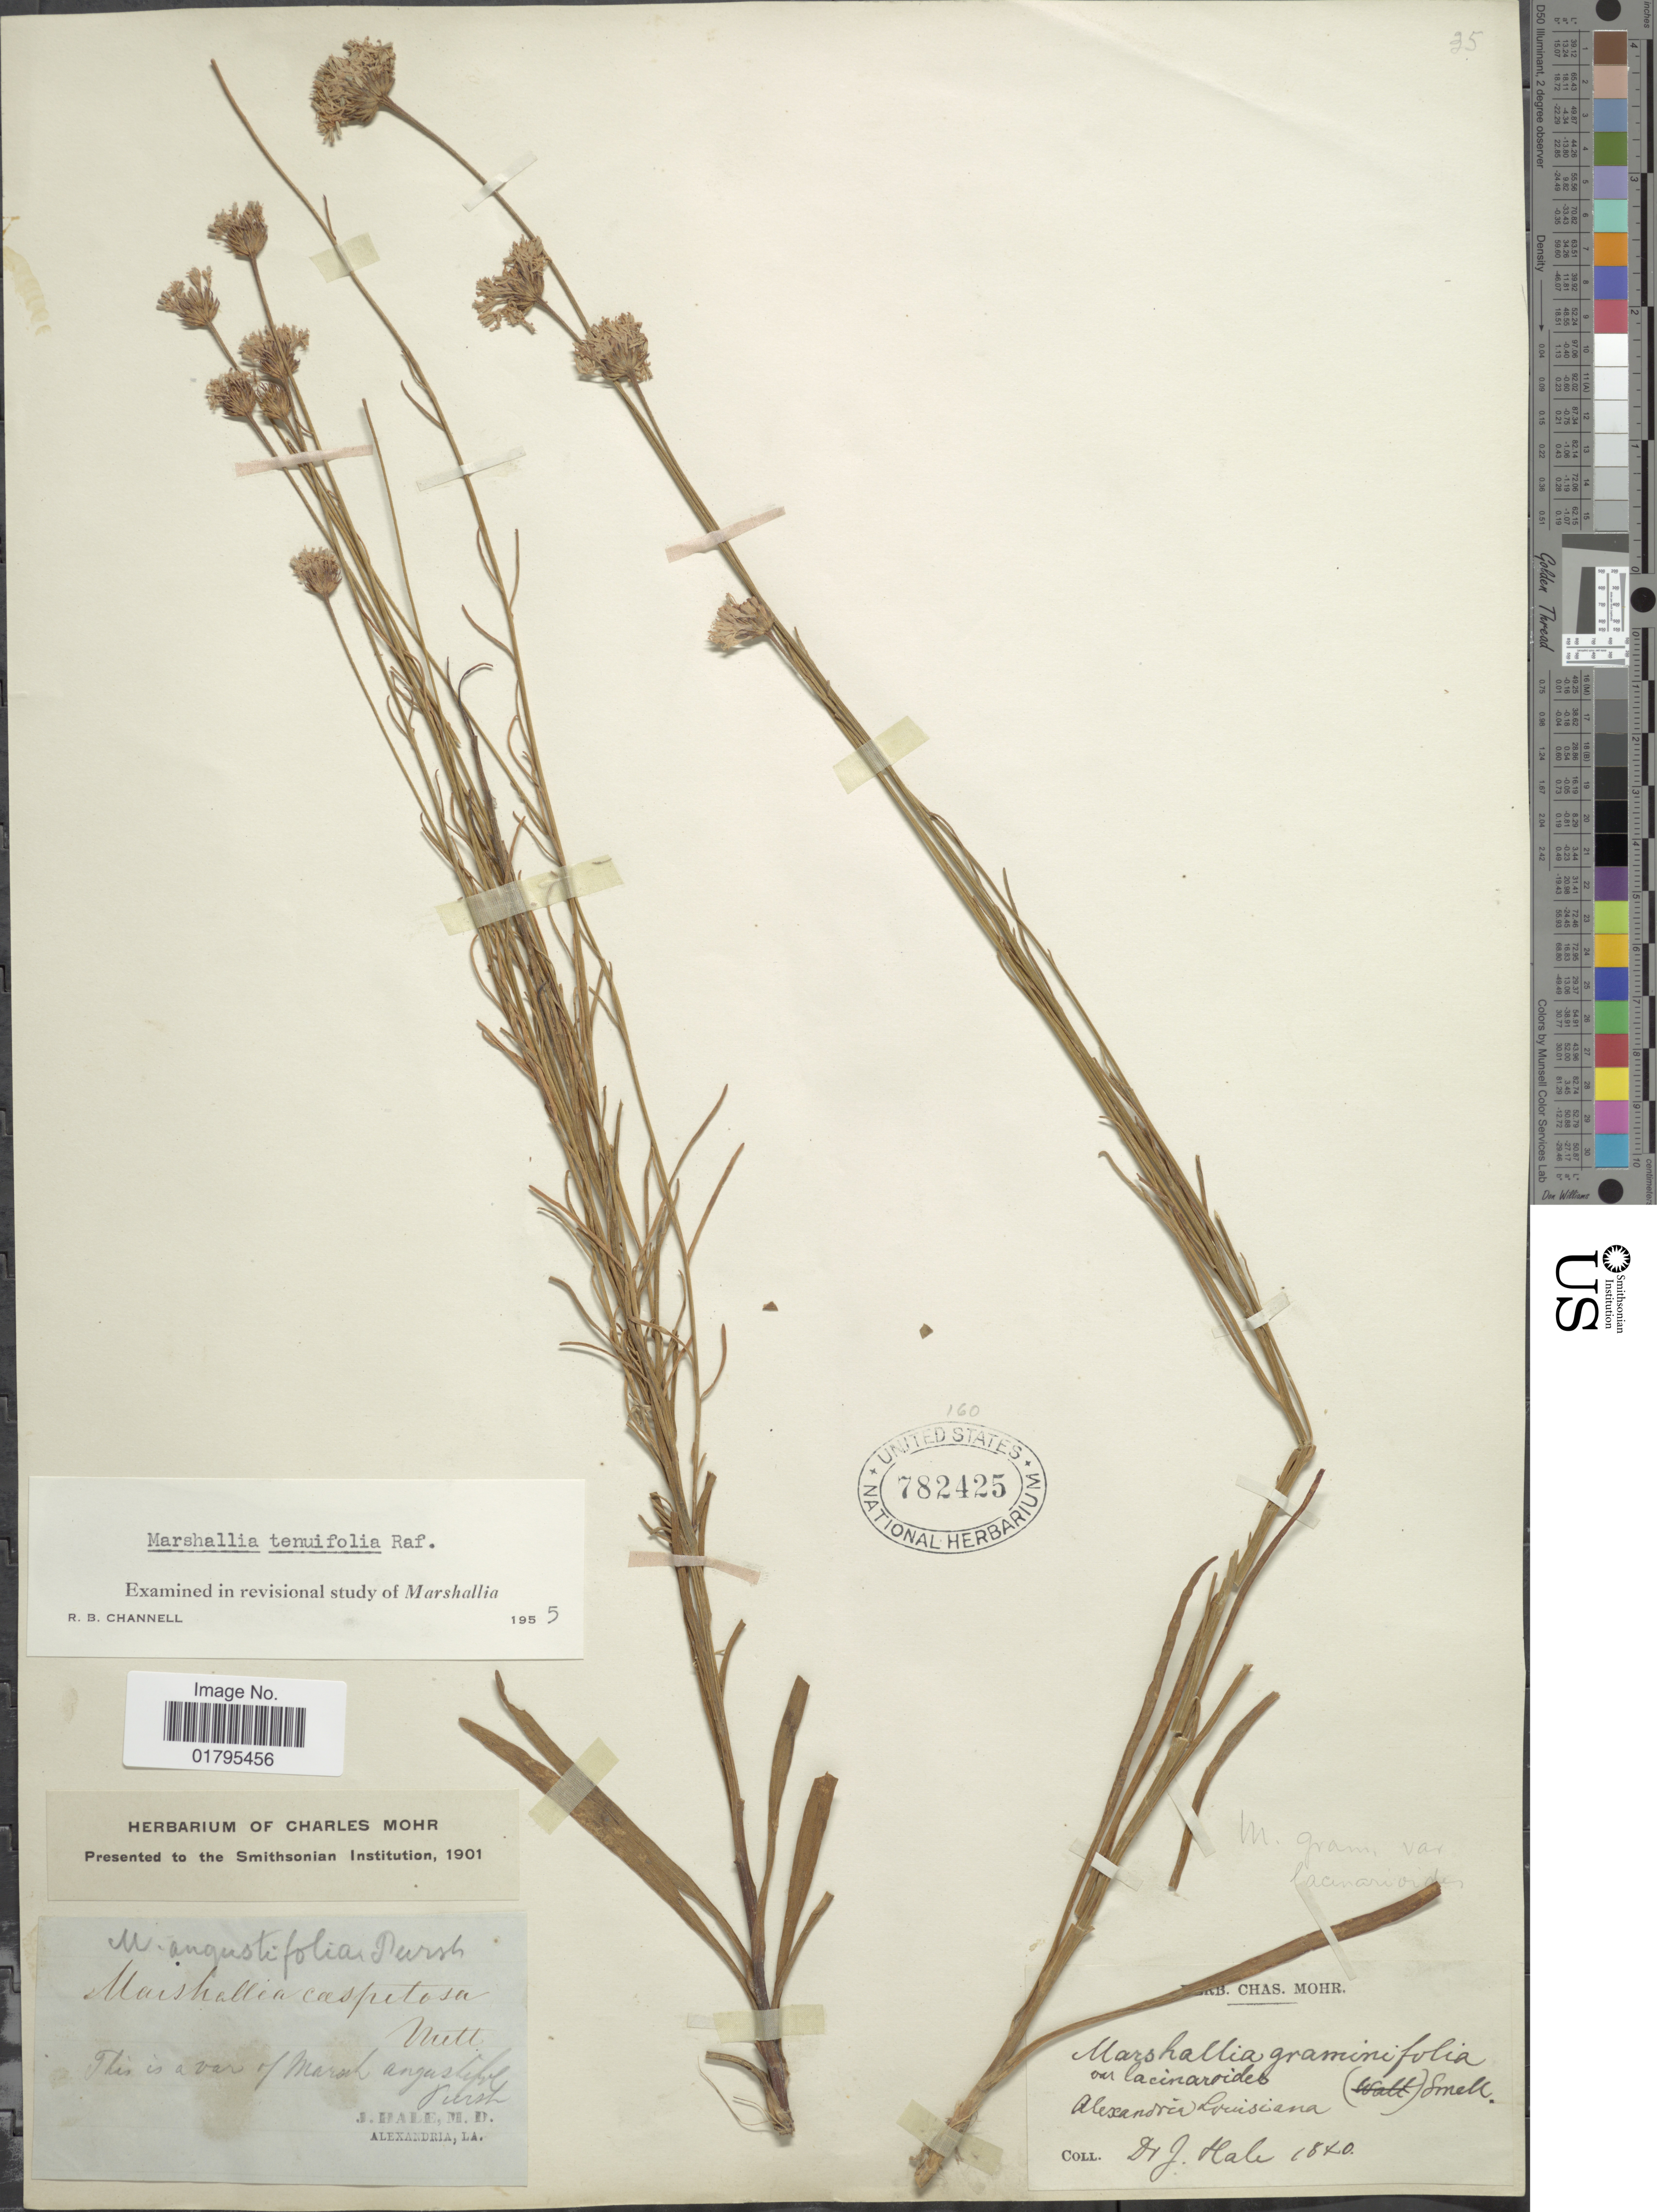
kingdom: Plantae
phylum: Tracheophyta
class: Magnoliopsida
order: Asterales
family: Asteraceae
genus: Marshallia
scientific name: Marshallia tenuifolia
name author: Raf.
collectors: J. Hale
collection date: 1840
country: United States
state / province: Louisiana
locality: Alexandria Louisiana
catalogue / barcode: US 782425